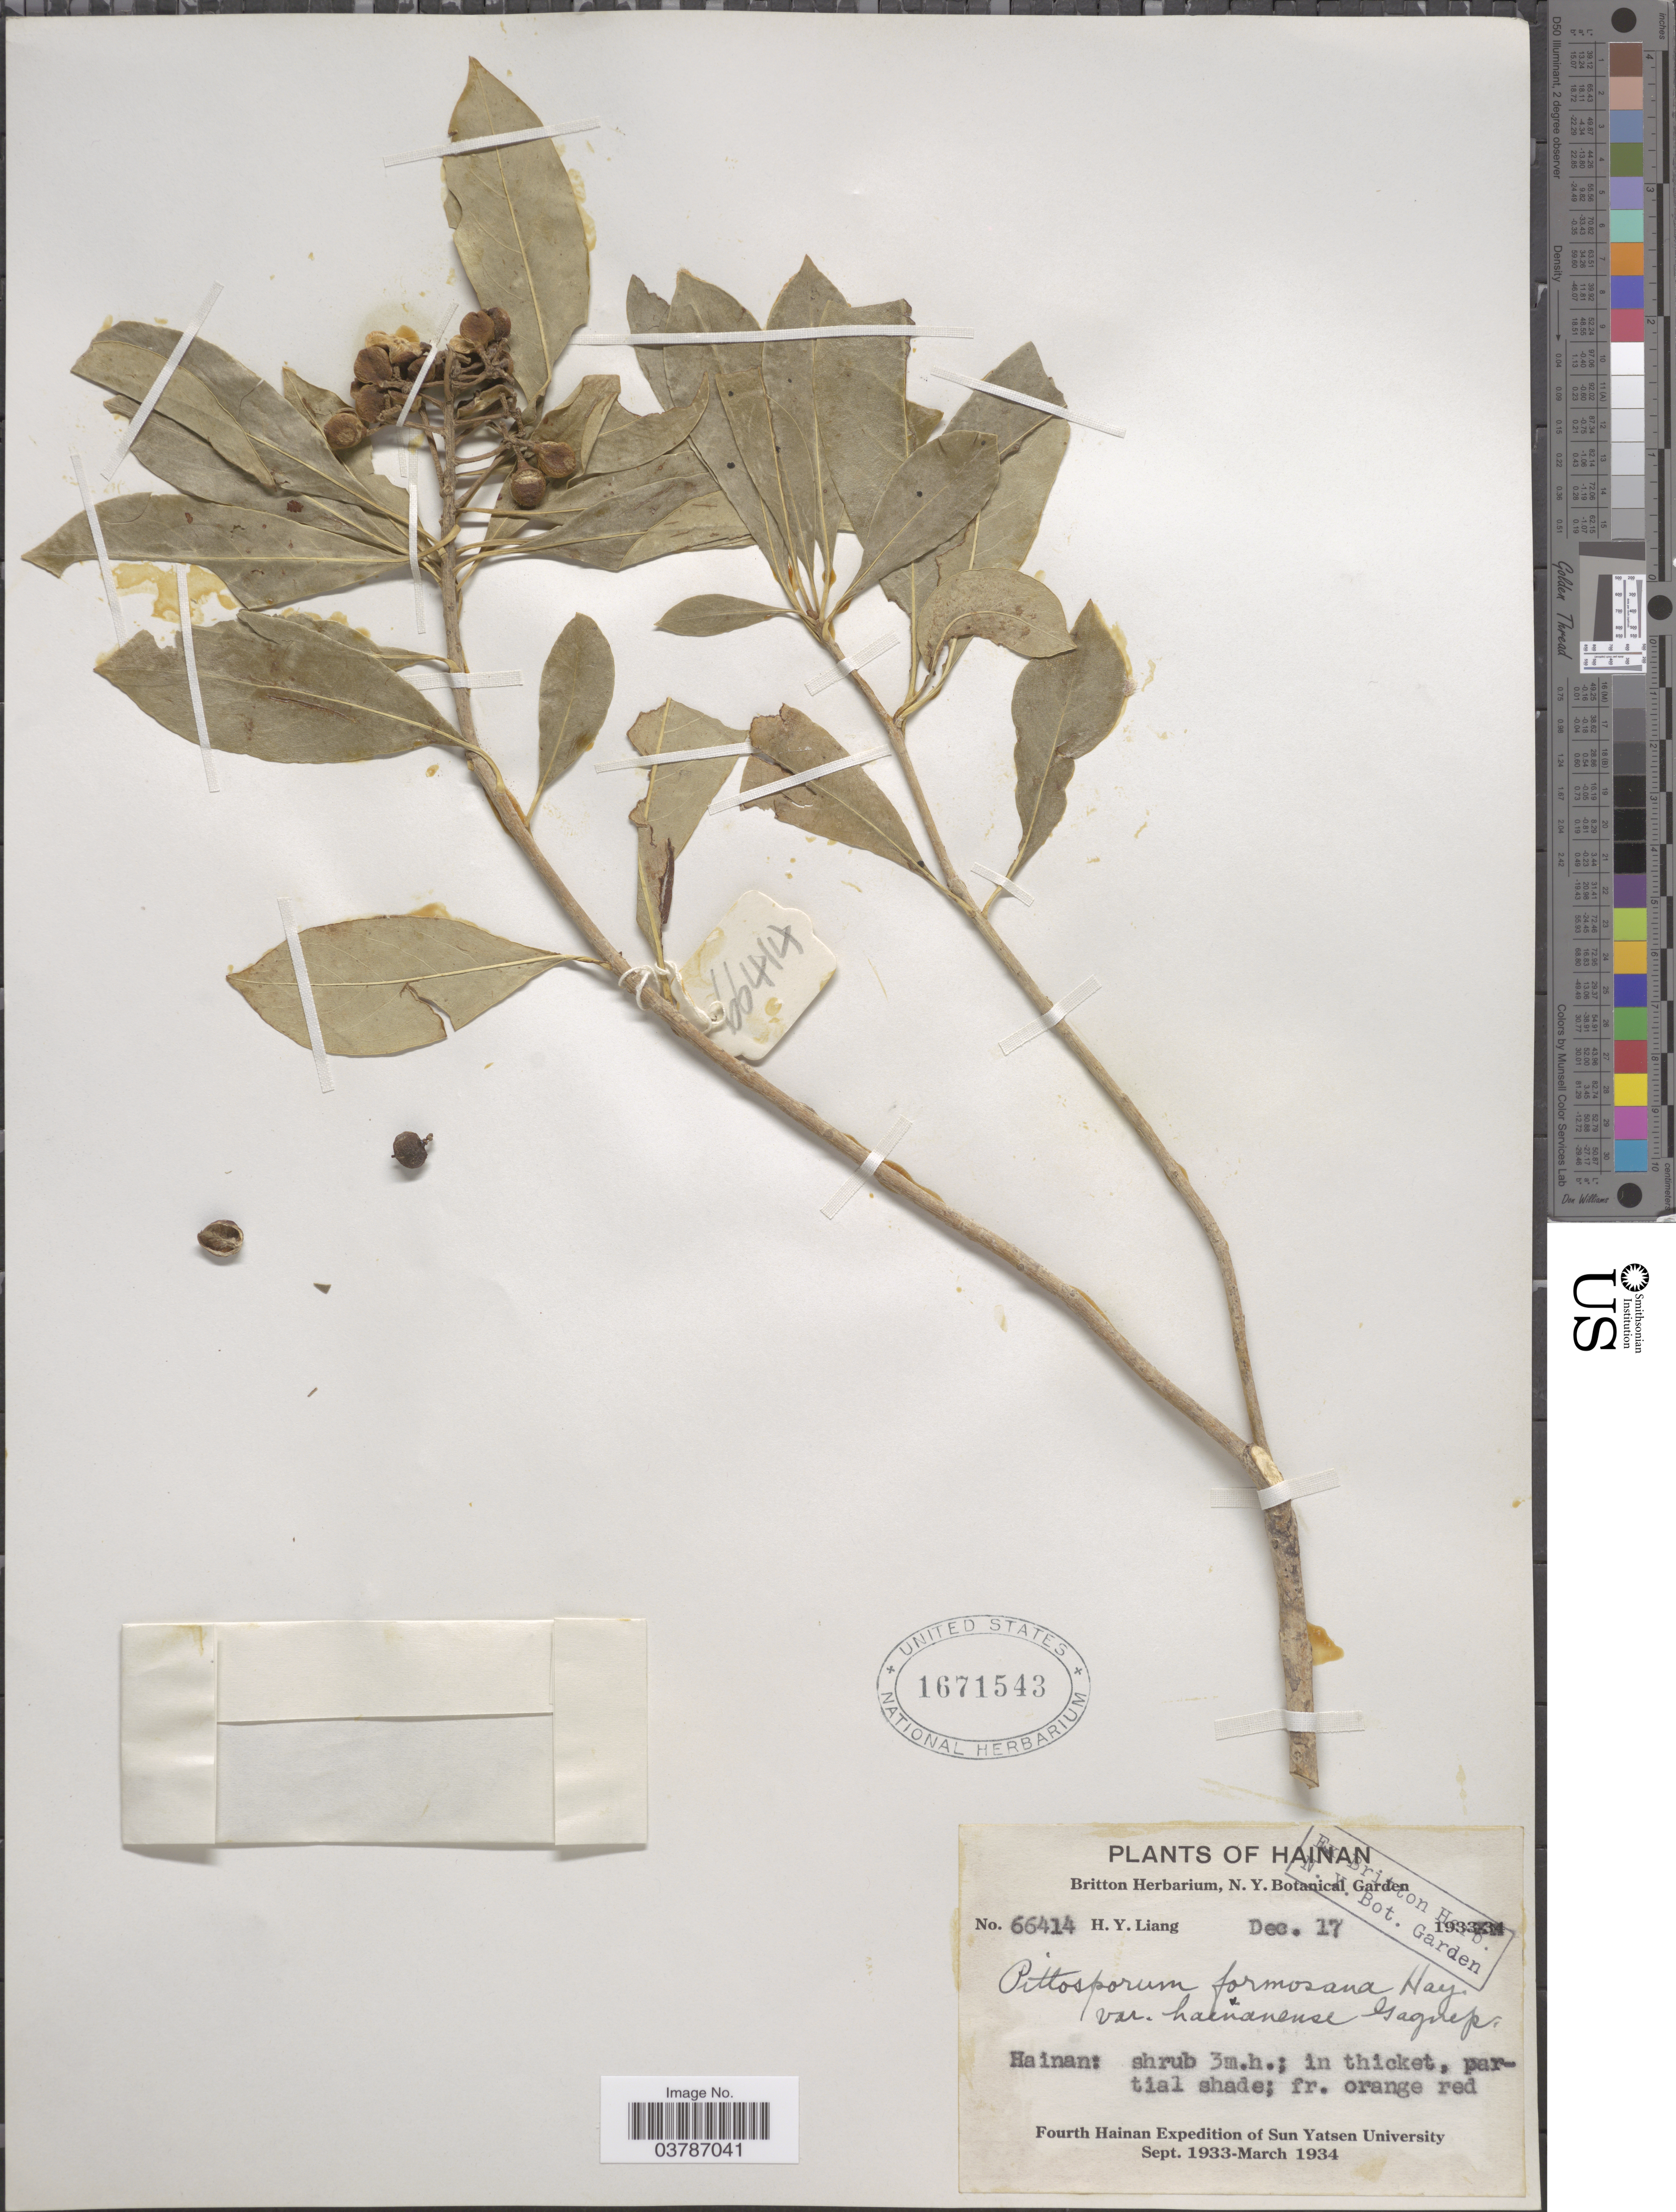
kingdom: Plantae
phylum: Tracheophyta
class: Magnoliopsida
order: Apiales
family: Pittosporaceae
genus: Pittosporum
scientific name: Pittosporum formosanum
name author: Hayata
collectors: H. Y. Liang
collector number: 66414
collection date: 1933-12-17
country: China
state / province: Hainan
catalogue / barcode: US 1671543